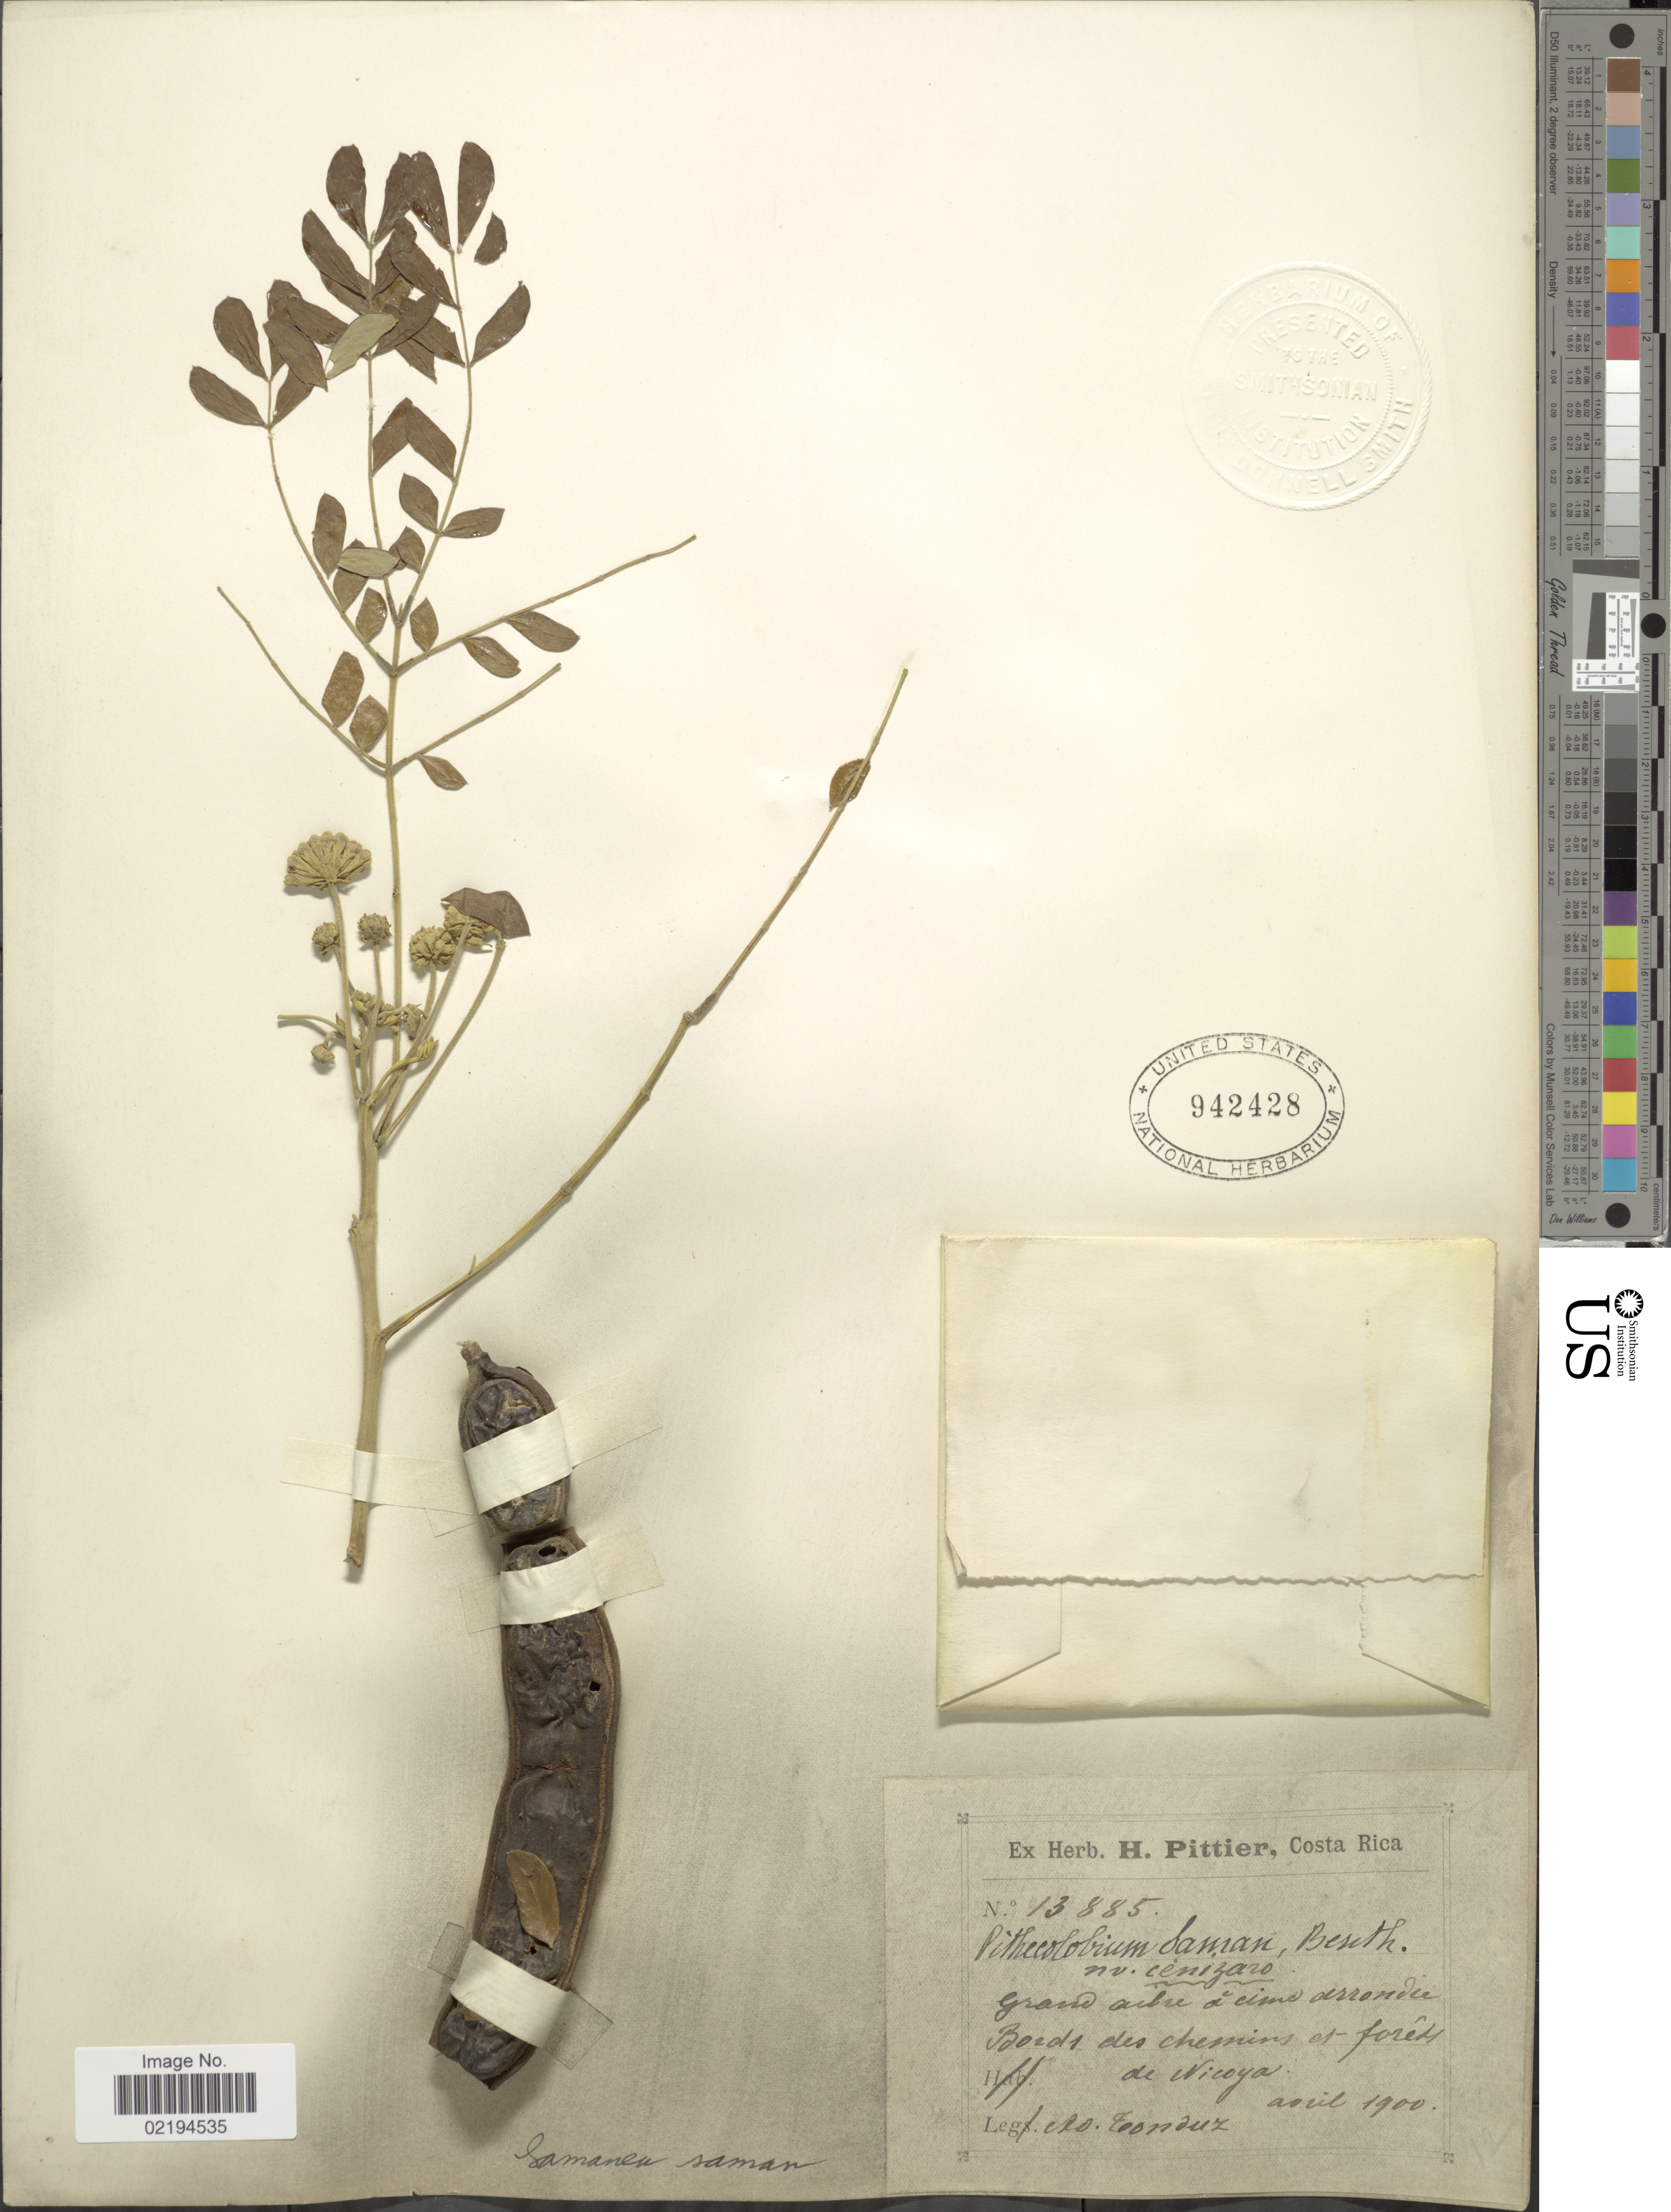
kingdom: Plantae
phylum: Tracheophyta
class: Magnoliopsida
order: Fabales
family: Fabaceae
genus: Samanea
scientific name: Samanea saman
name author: (Jacq.) Merr.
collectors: A. Tonduz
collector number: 13885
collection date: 1900-04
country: Costa Rica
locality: Grand arbre de cime arrondie. Bords des chemins et forets de Nicoya.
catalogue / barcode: US 942428